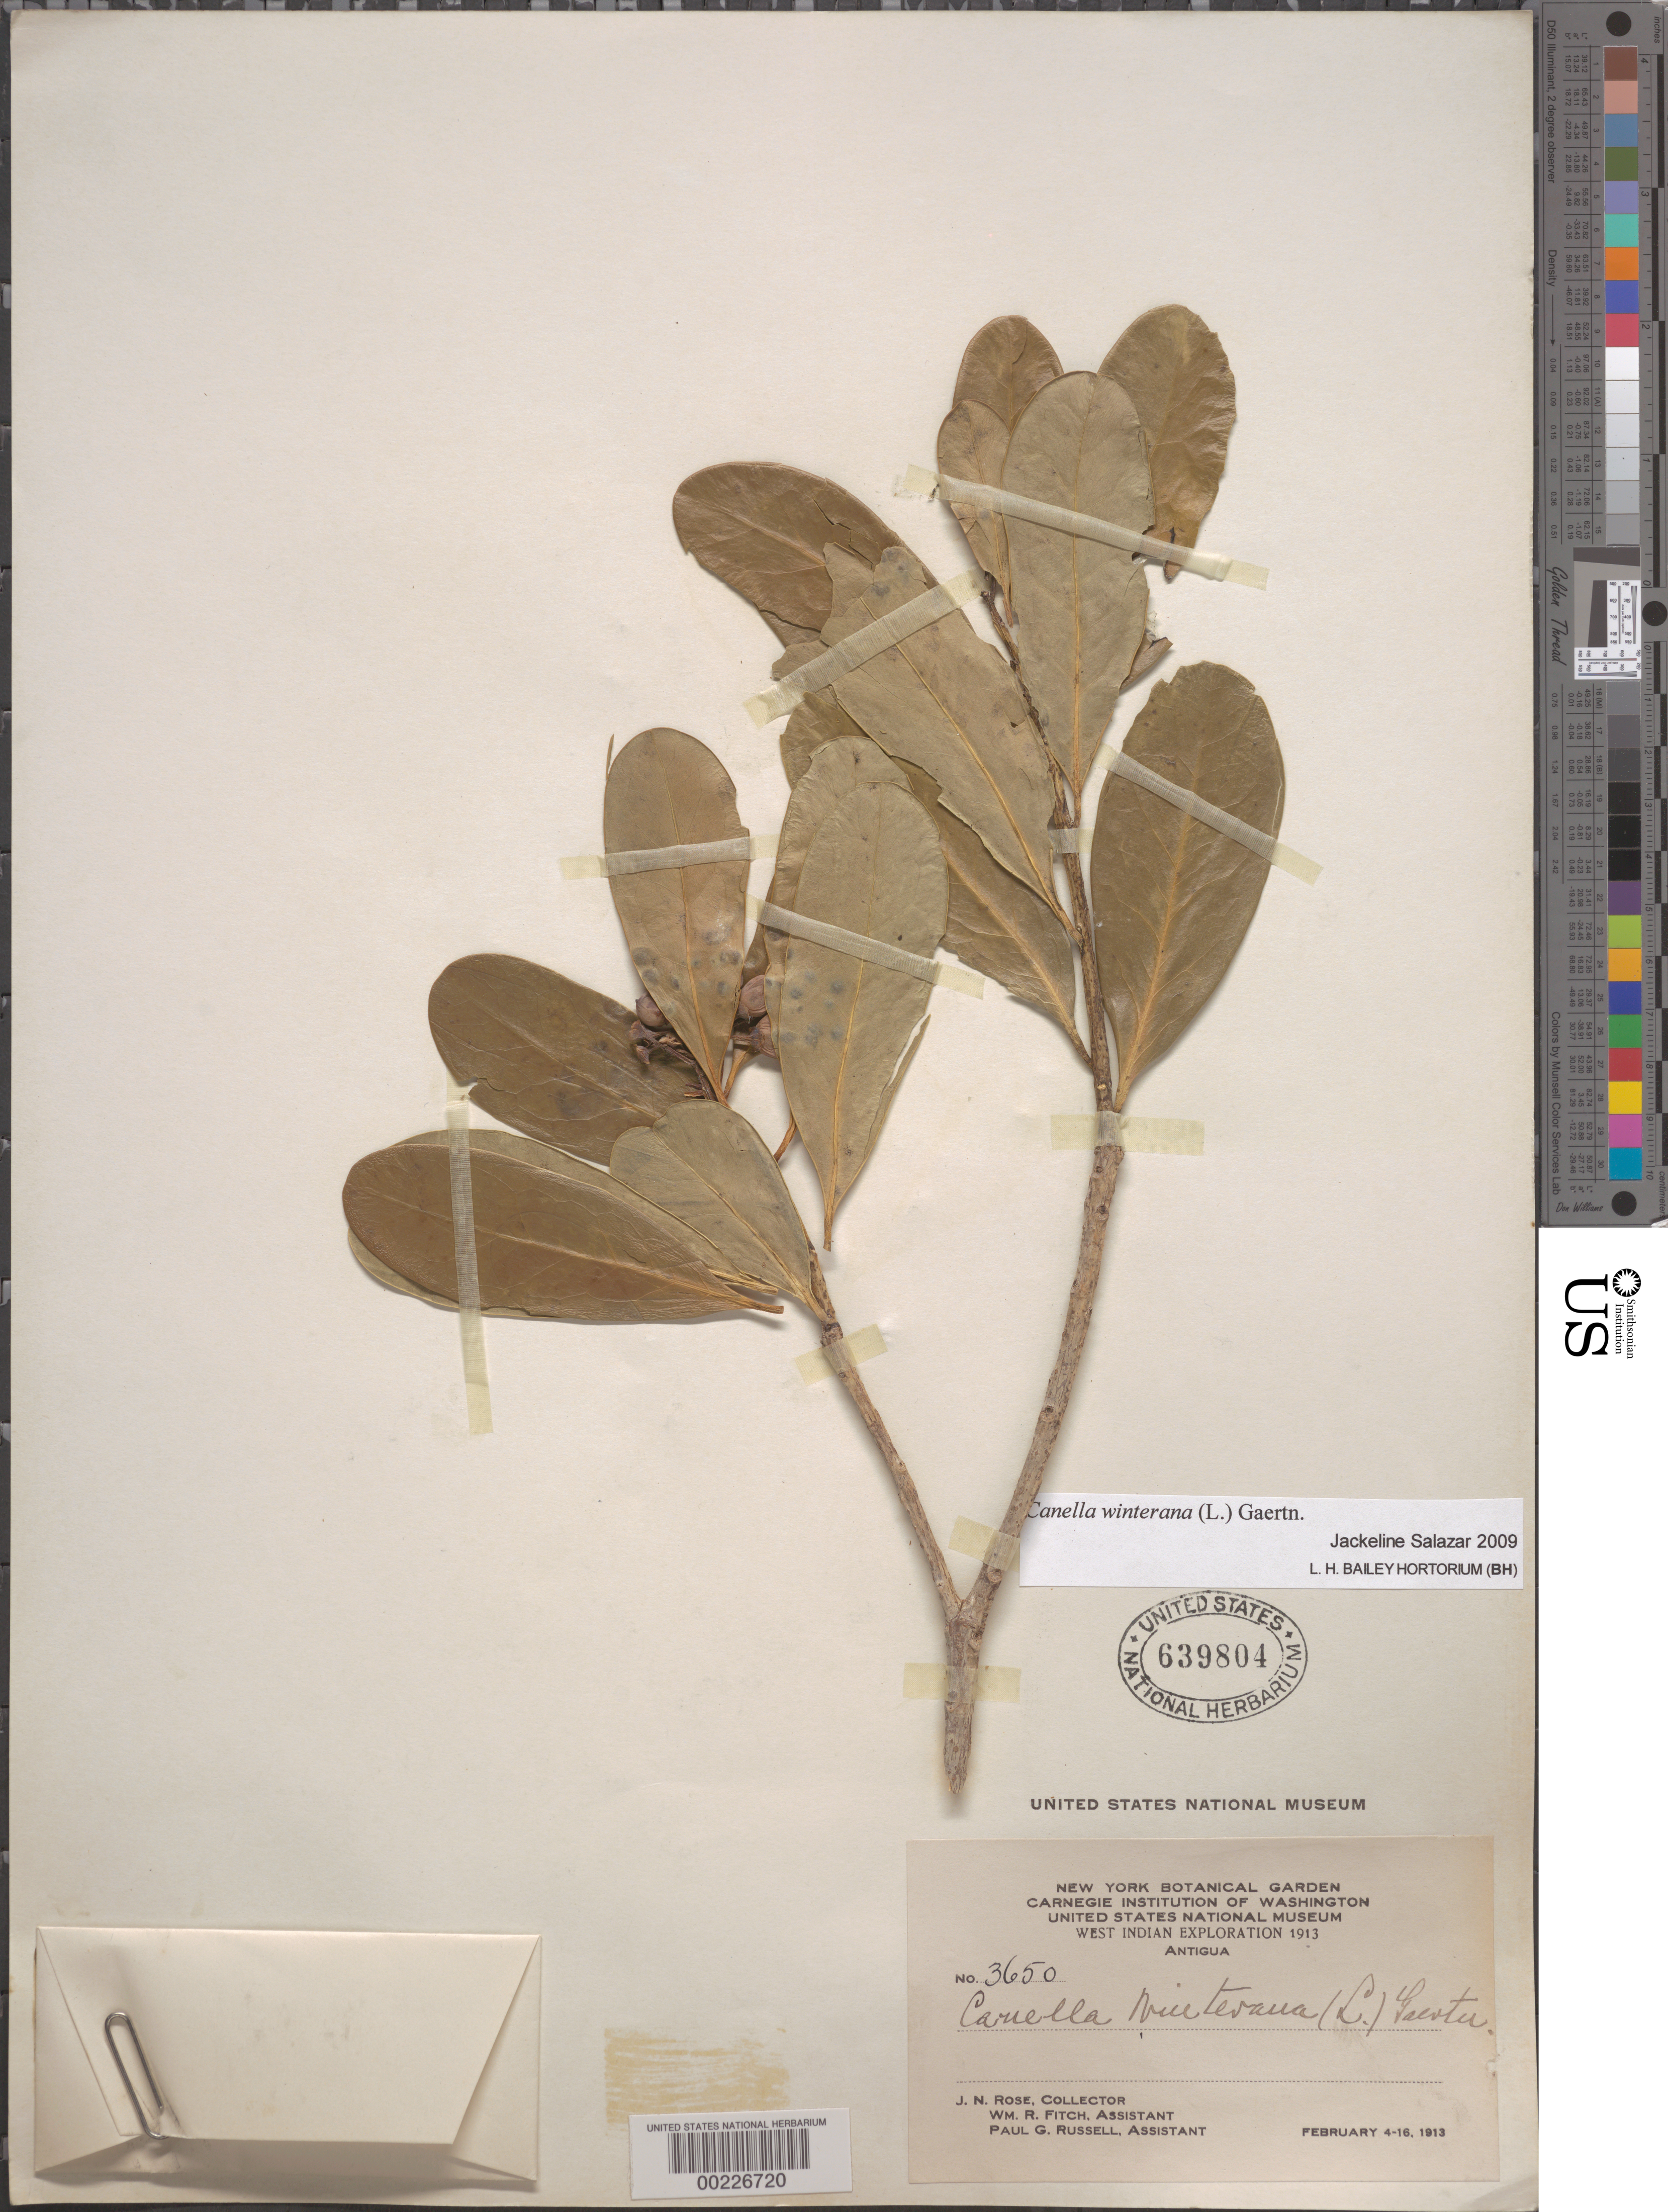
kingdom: Plantae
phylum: Tracheophyta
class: Magnoliopsida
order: Canellales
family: Canellaceae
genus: Canella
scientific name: Canella winterana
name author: (L.) Gaertn.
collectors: J. N. Rose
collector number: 3650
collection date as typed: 04 Feb 1913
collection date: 1913-02-04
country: Antigua and Barbuda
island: Antigua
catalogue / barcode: US 639804